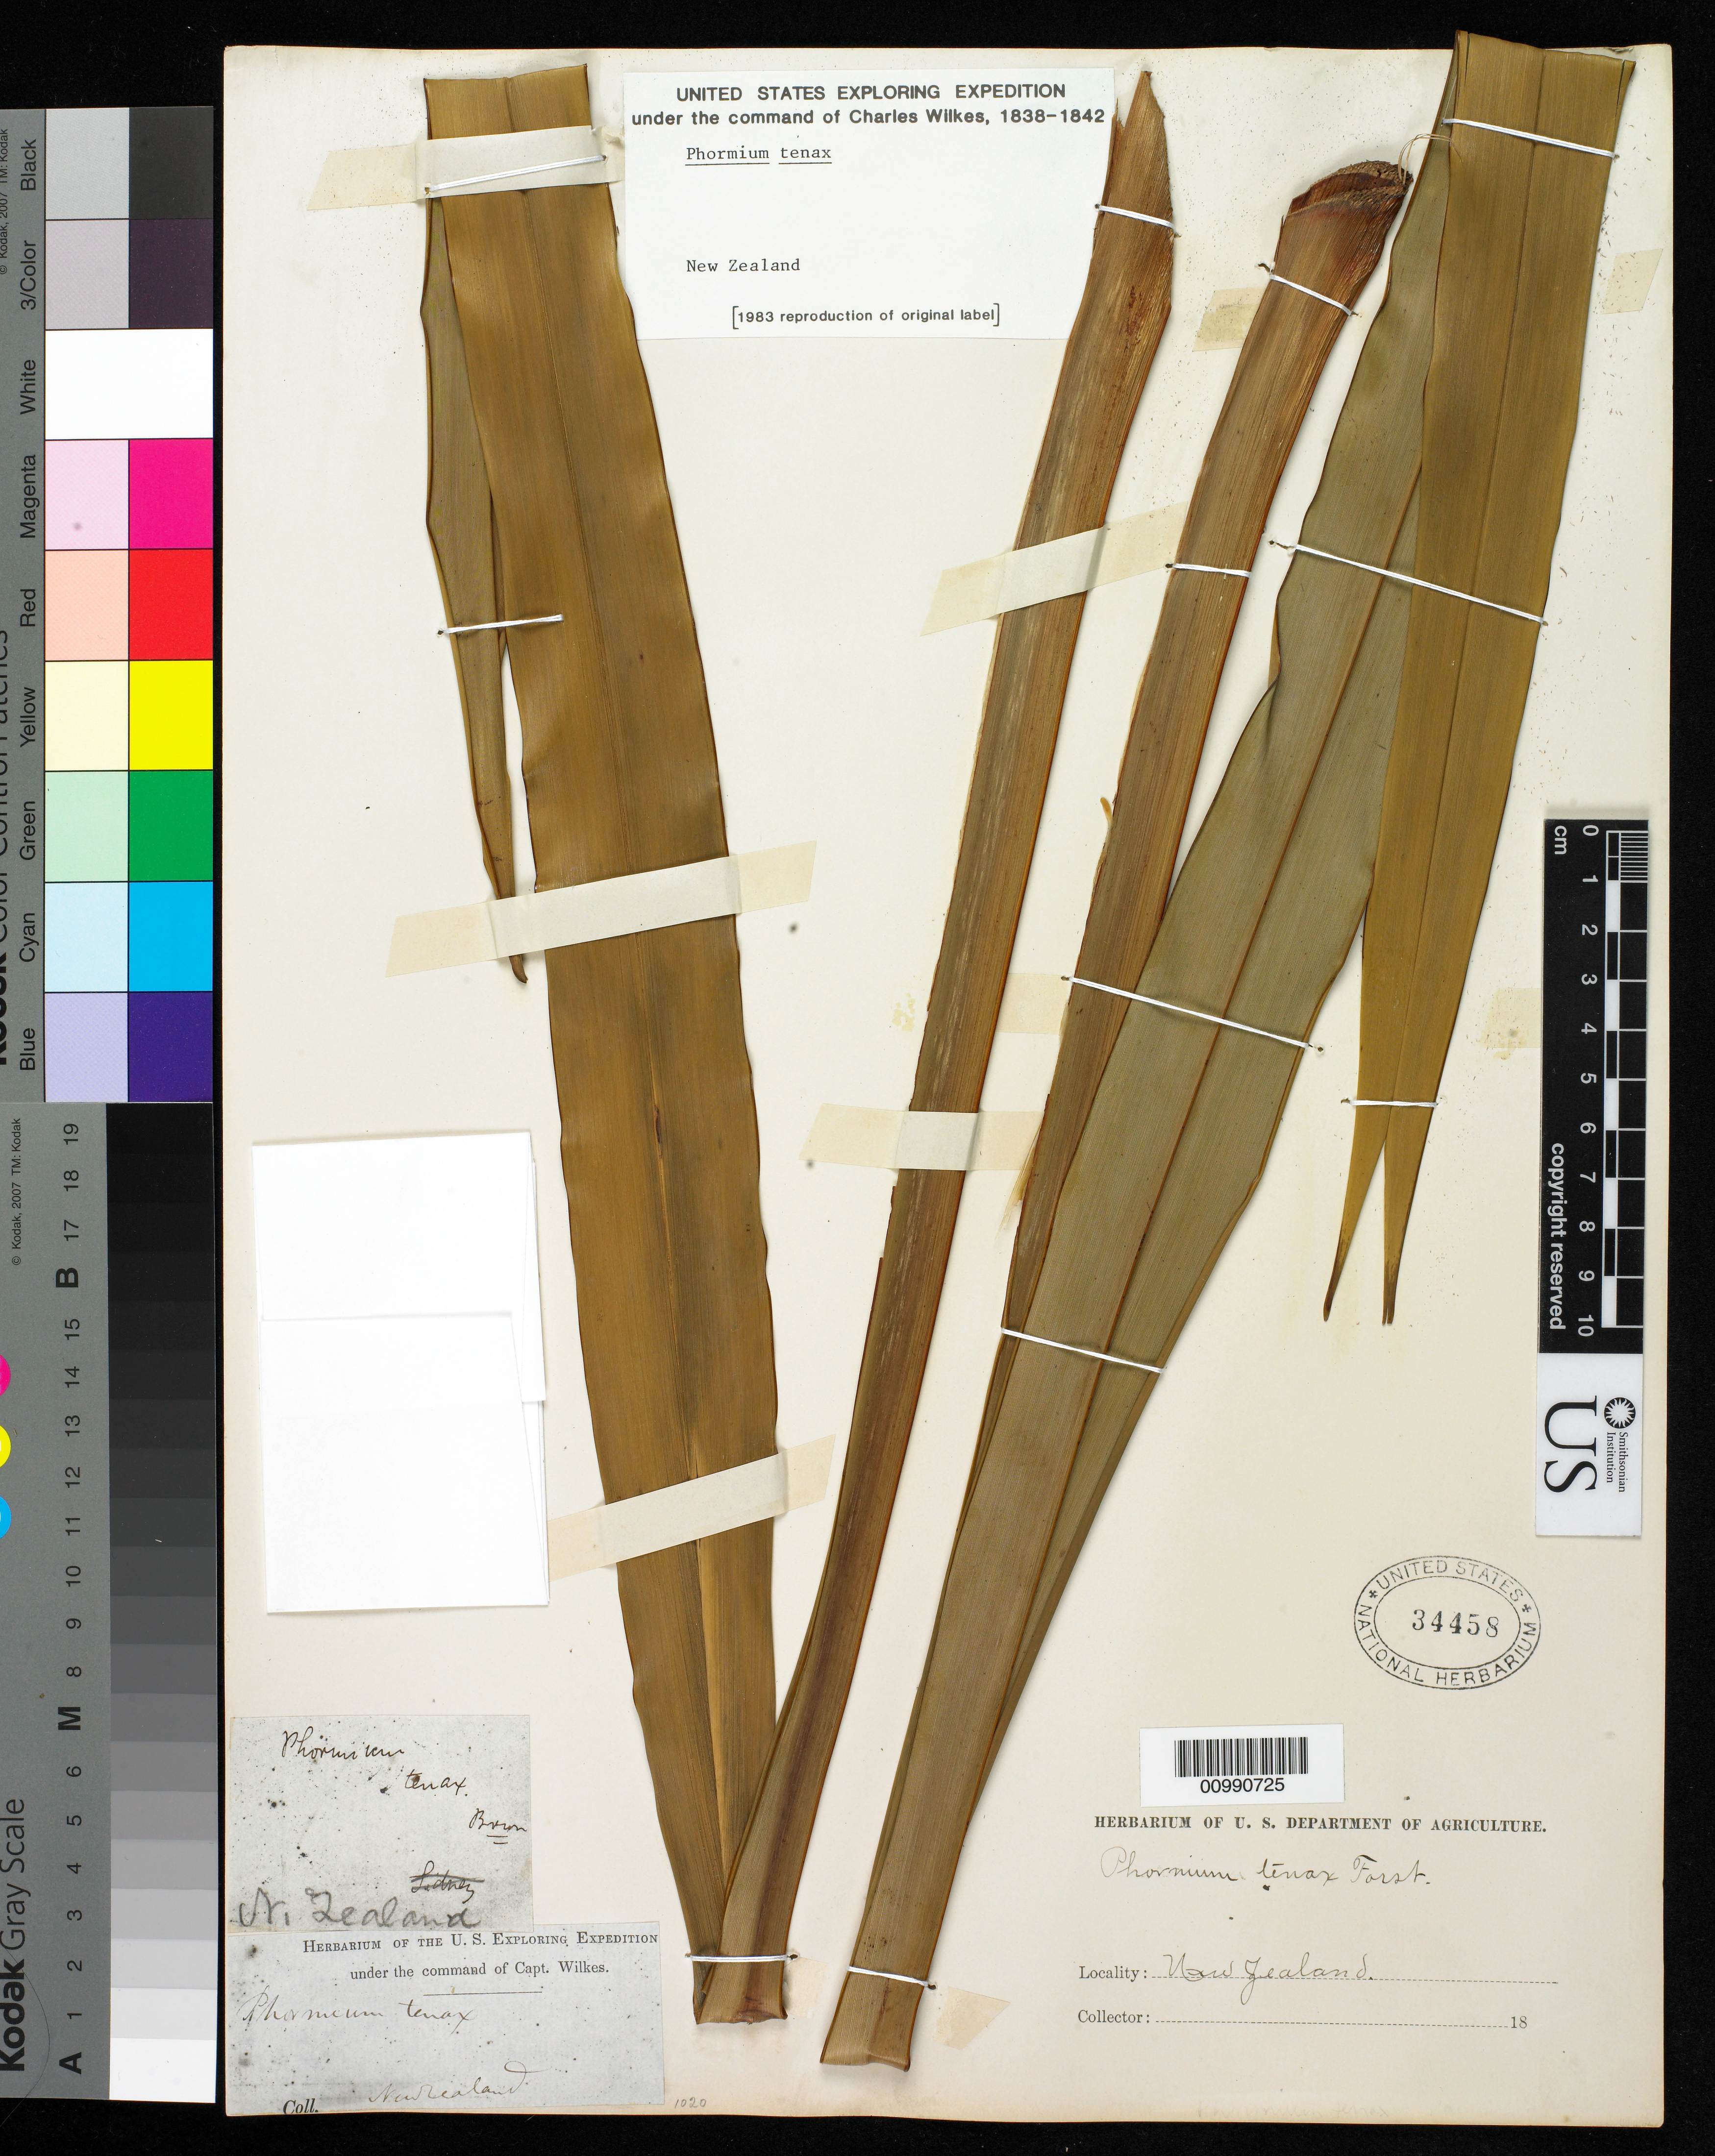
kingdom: Plantae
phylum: Tracheophyta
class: Liliopsida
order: Asparagales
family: Asphodelaceae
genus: Phormium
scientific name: Phormium colensoi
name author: Hook. f.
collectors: Wilkes Explor. Exped.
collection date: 1838/1842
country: New Zealand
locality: New Zealand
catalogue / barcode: US 34458